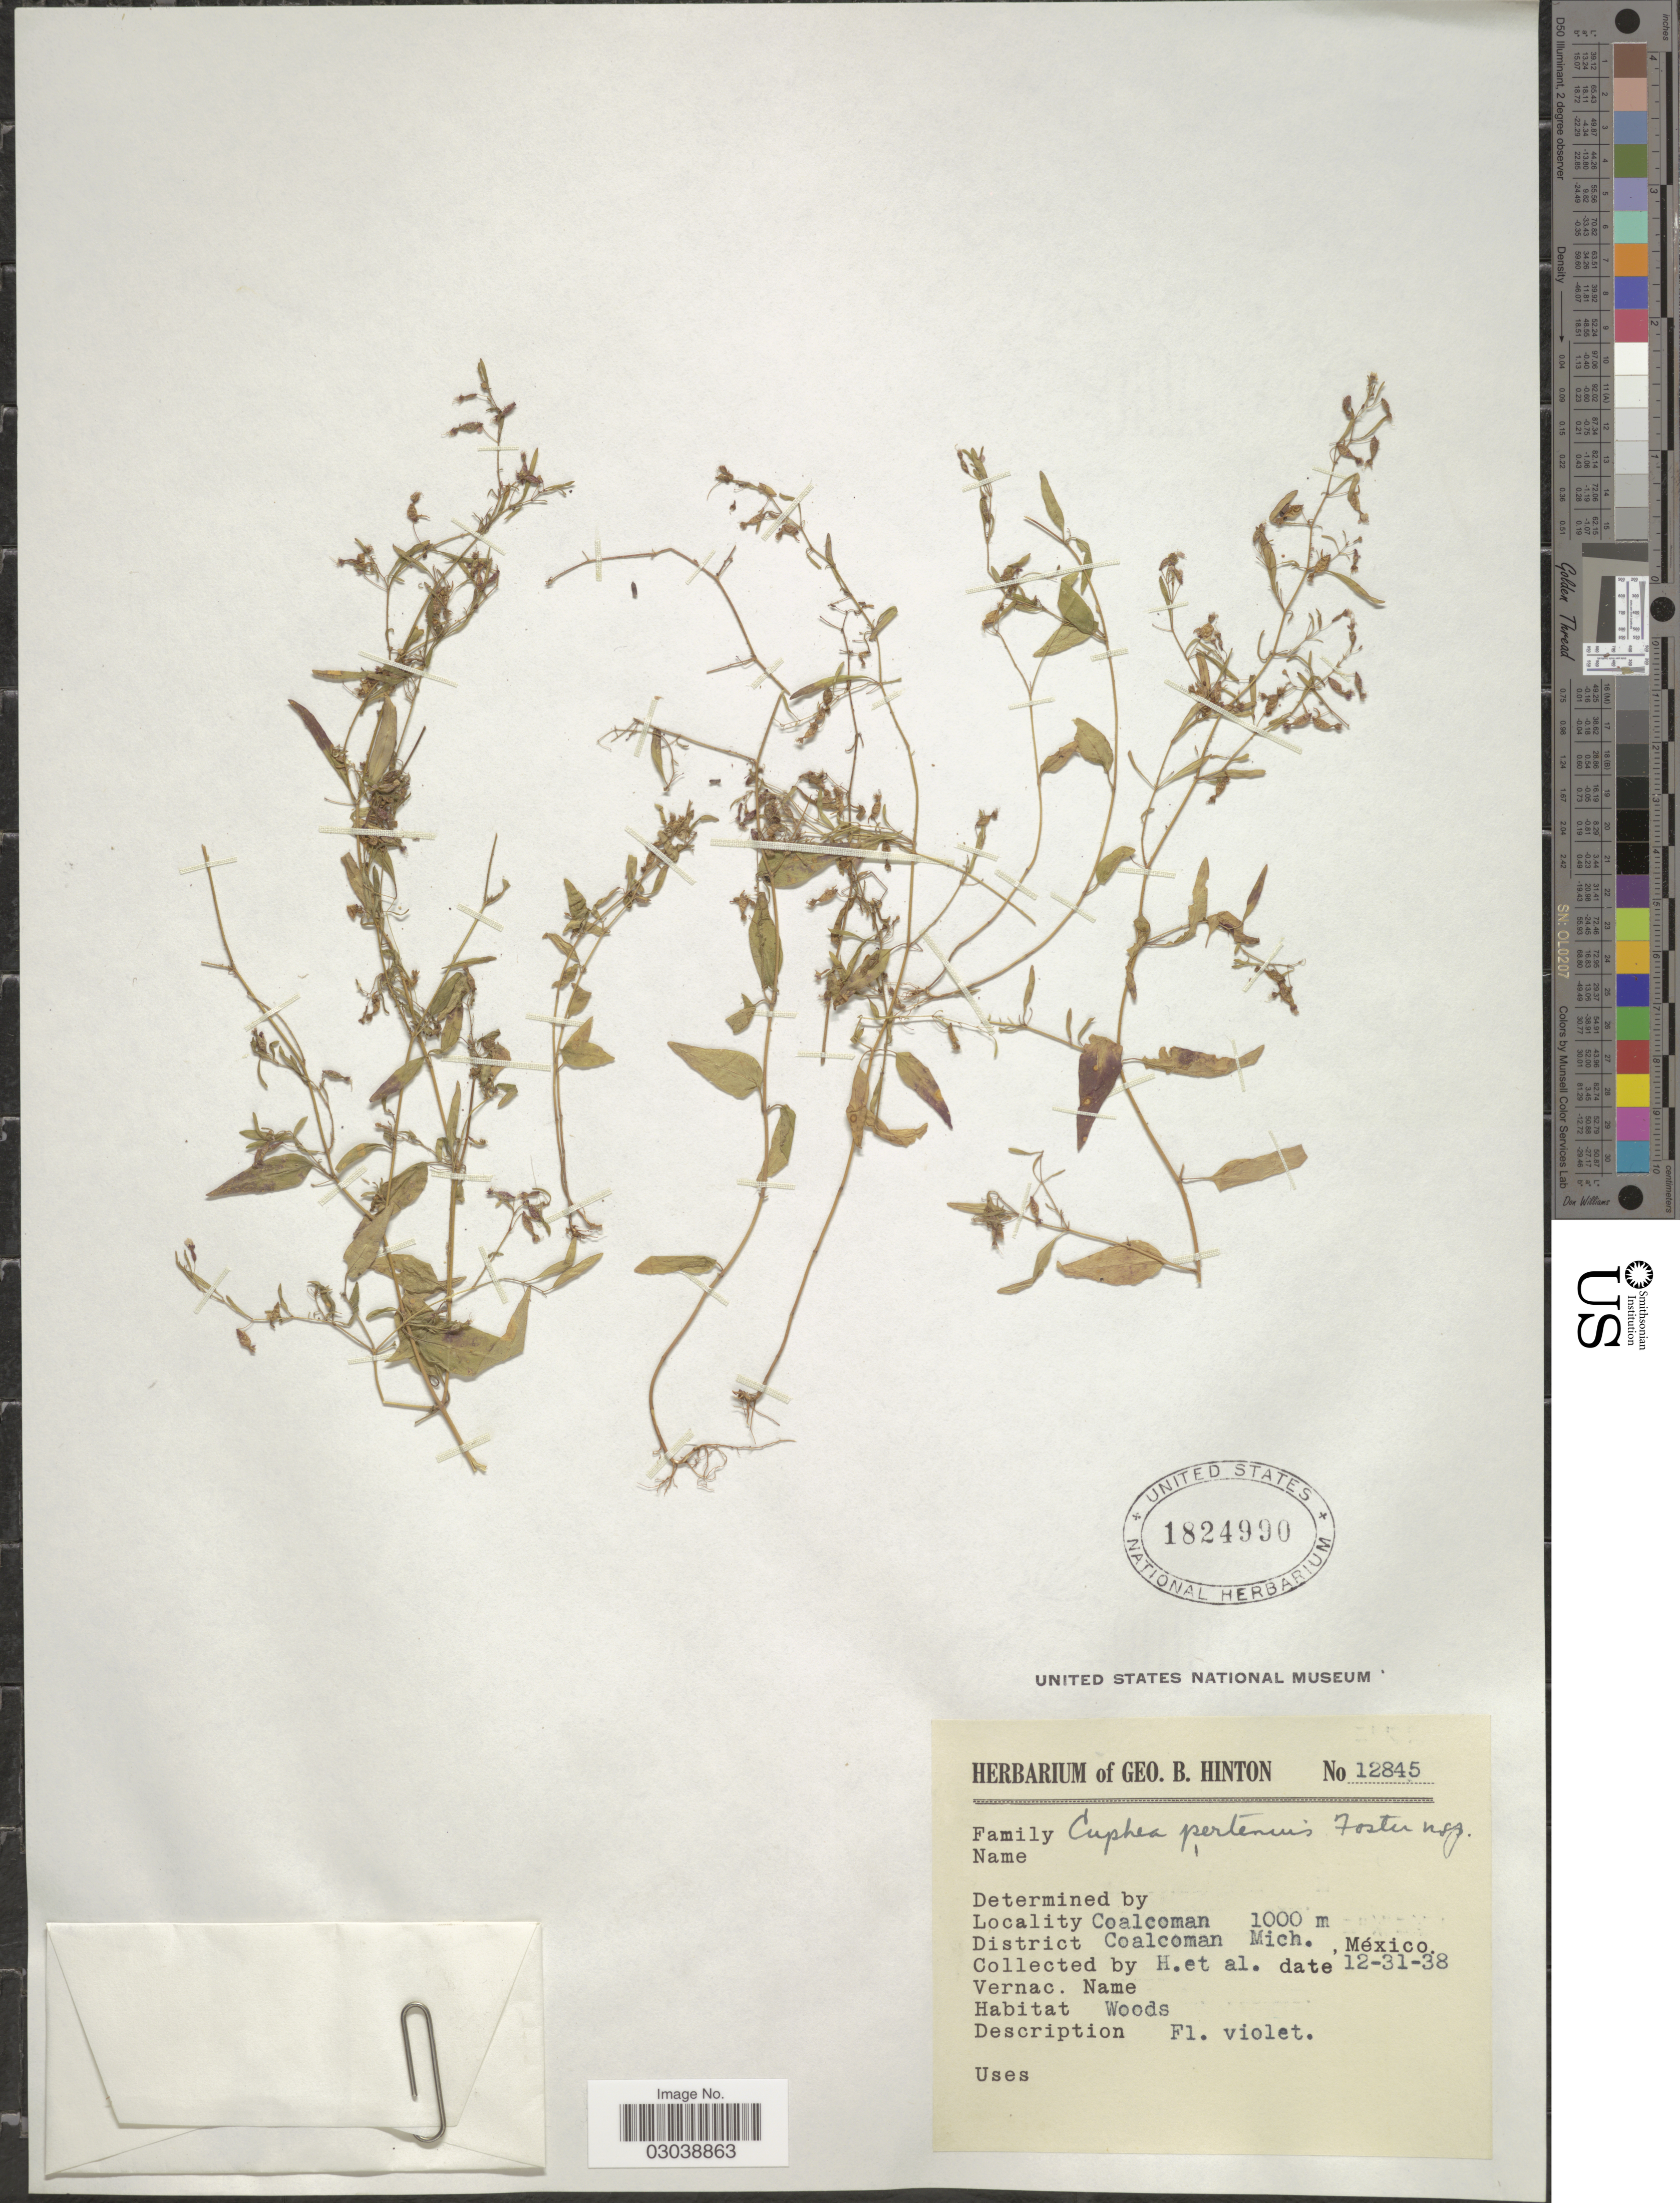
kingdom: Plantae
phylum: Tracheophyta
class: Magnoliopsida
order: Myrtales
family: Lythraceae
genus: Cuphea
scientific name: Cuphea pertenuis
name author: R.C. Foster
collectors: G. B. Hinton & et al.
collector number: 12845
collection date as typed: Transcribed d/m/y: 31/12/38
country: Mexico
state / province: Michoacán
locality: Coalcoman, District Coalcoman.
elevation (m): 1000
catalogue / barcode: US 1824990